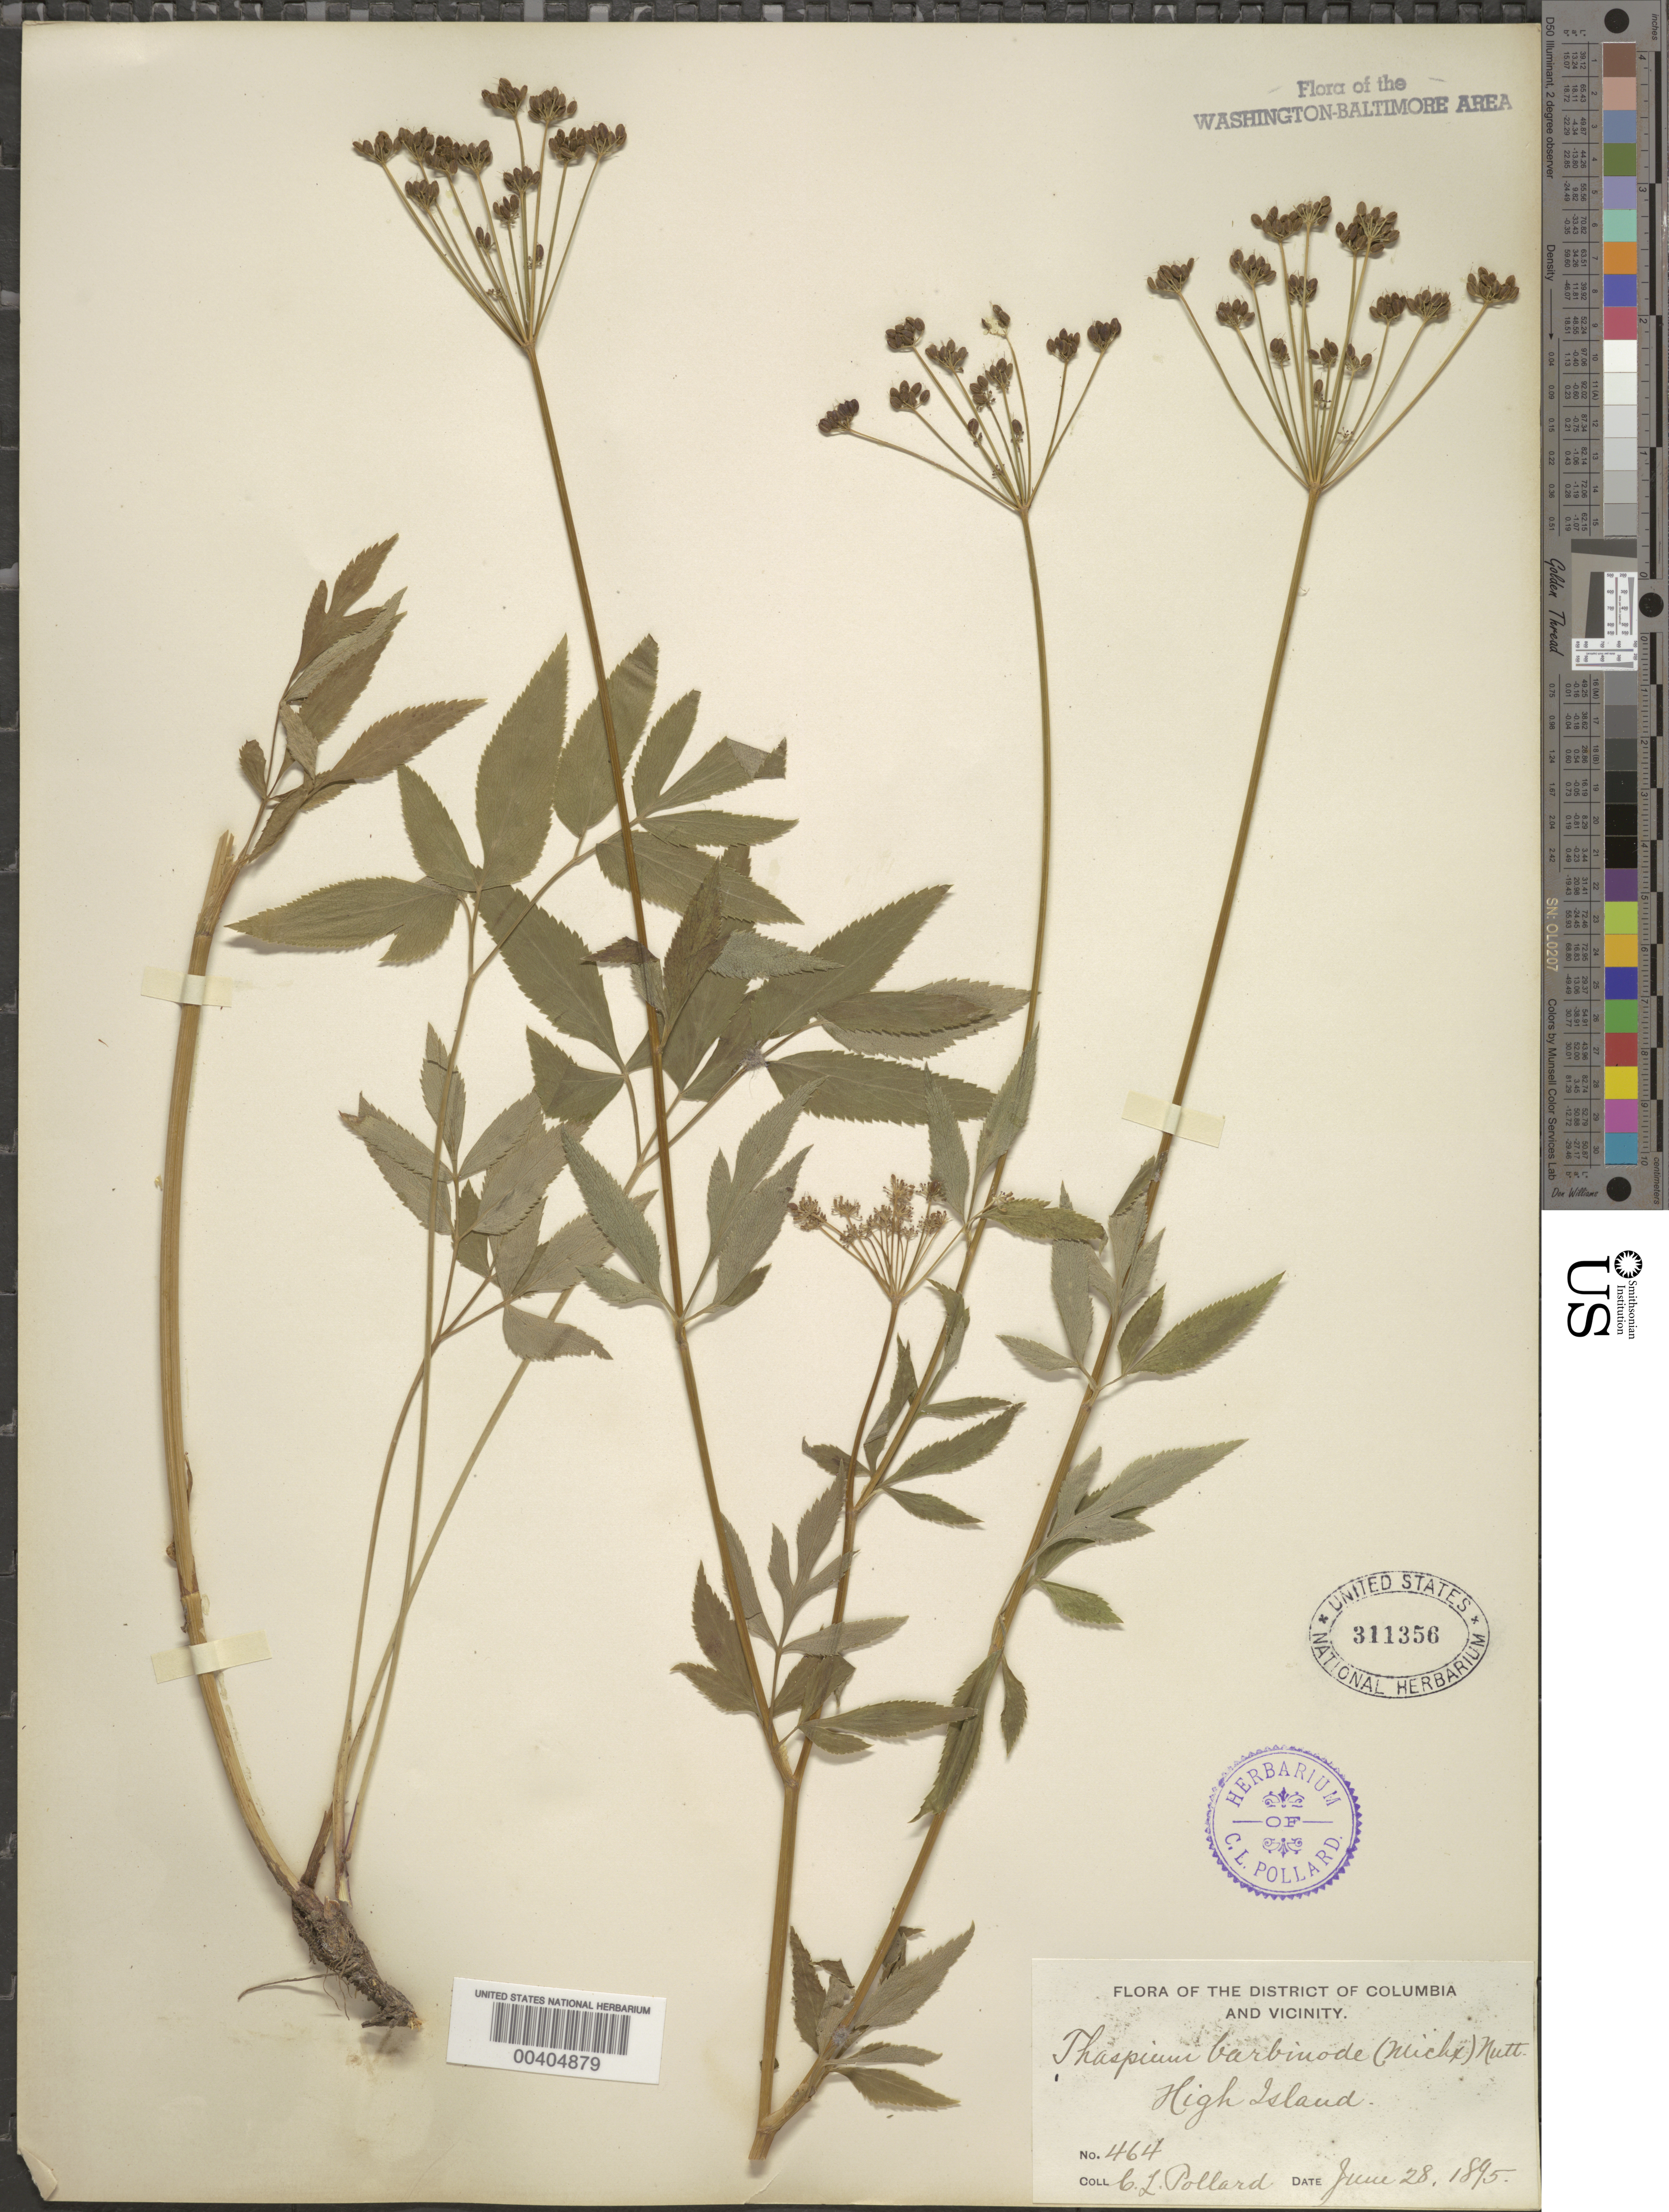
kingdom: Plantae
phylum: Tracheophyta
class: Magnoliopsida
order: Apiales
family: Apiaceae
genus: Thaspium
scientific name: Thaspium barbinode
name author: (Michx.) Nutt.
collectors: C. L. Pollard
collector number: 464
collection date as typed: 28 Jun 1895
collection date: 1895-06-28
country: United States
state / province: Maryland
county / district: Montgomery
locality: High Island C. & O. Canal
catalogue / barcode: US 311356